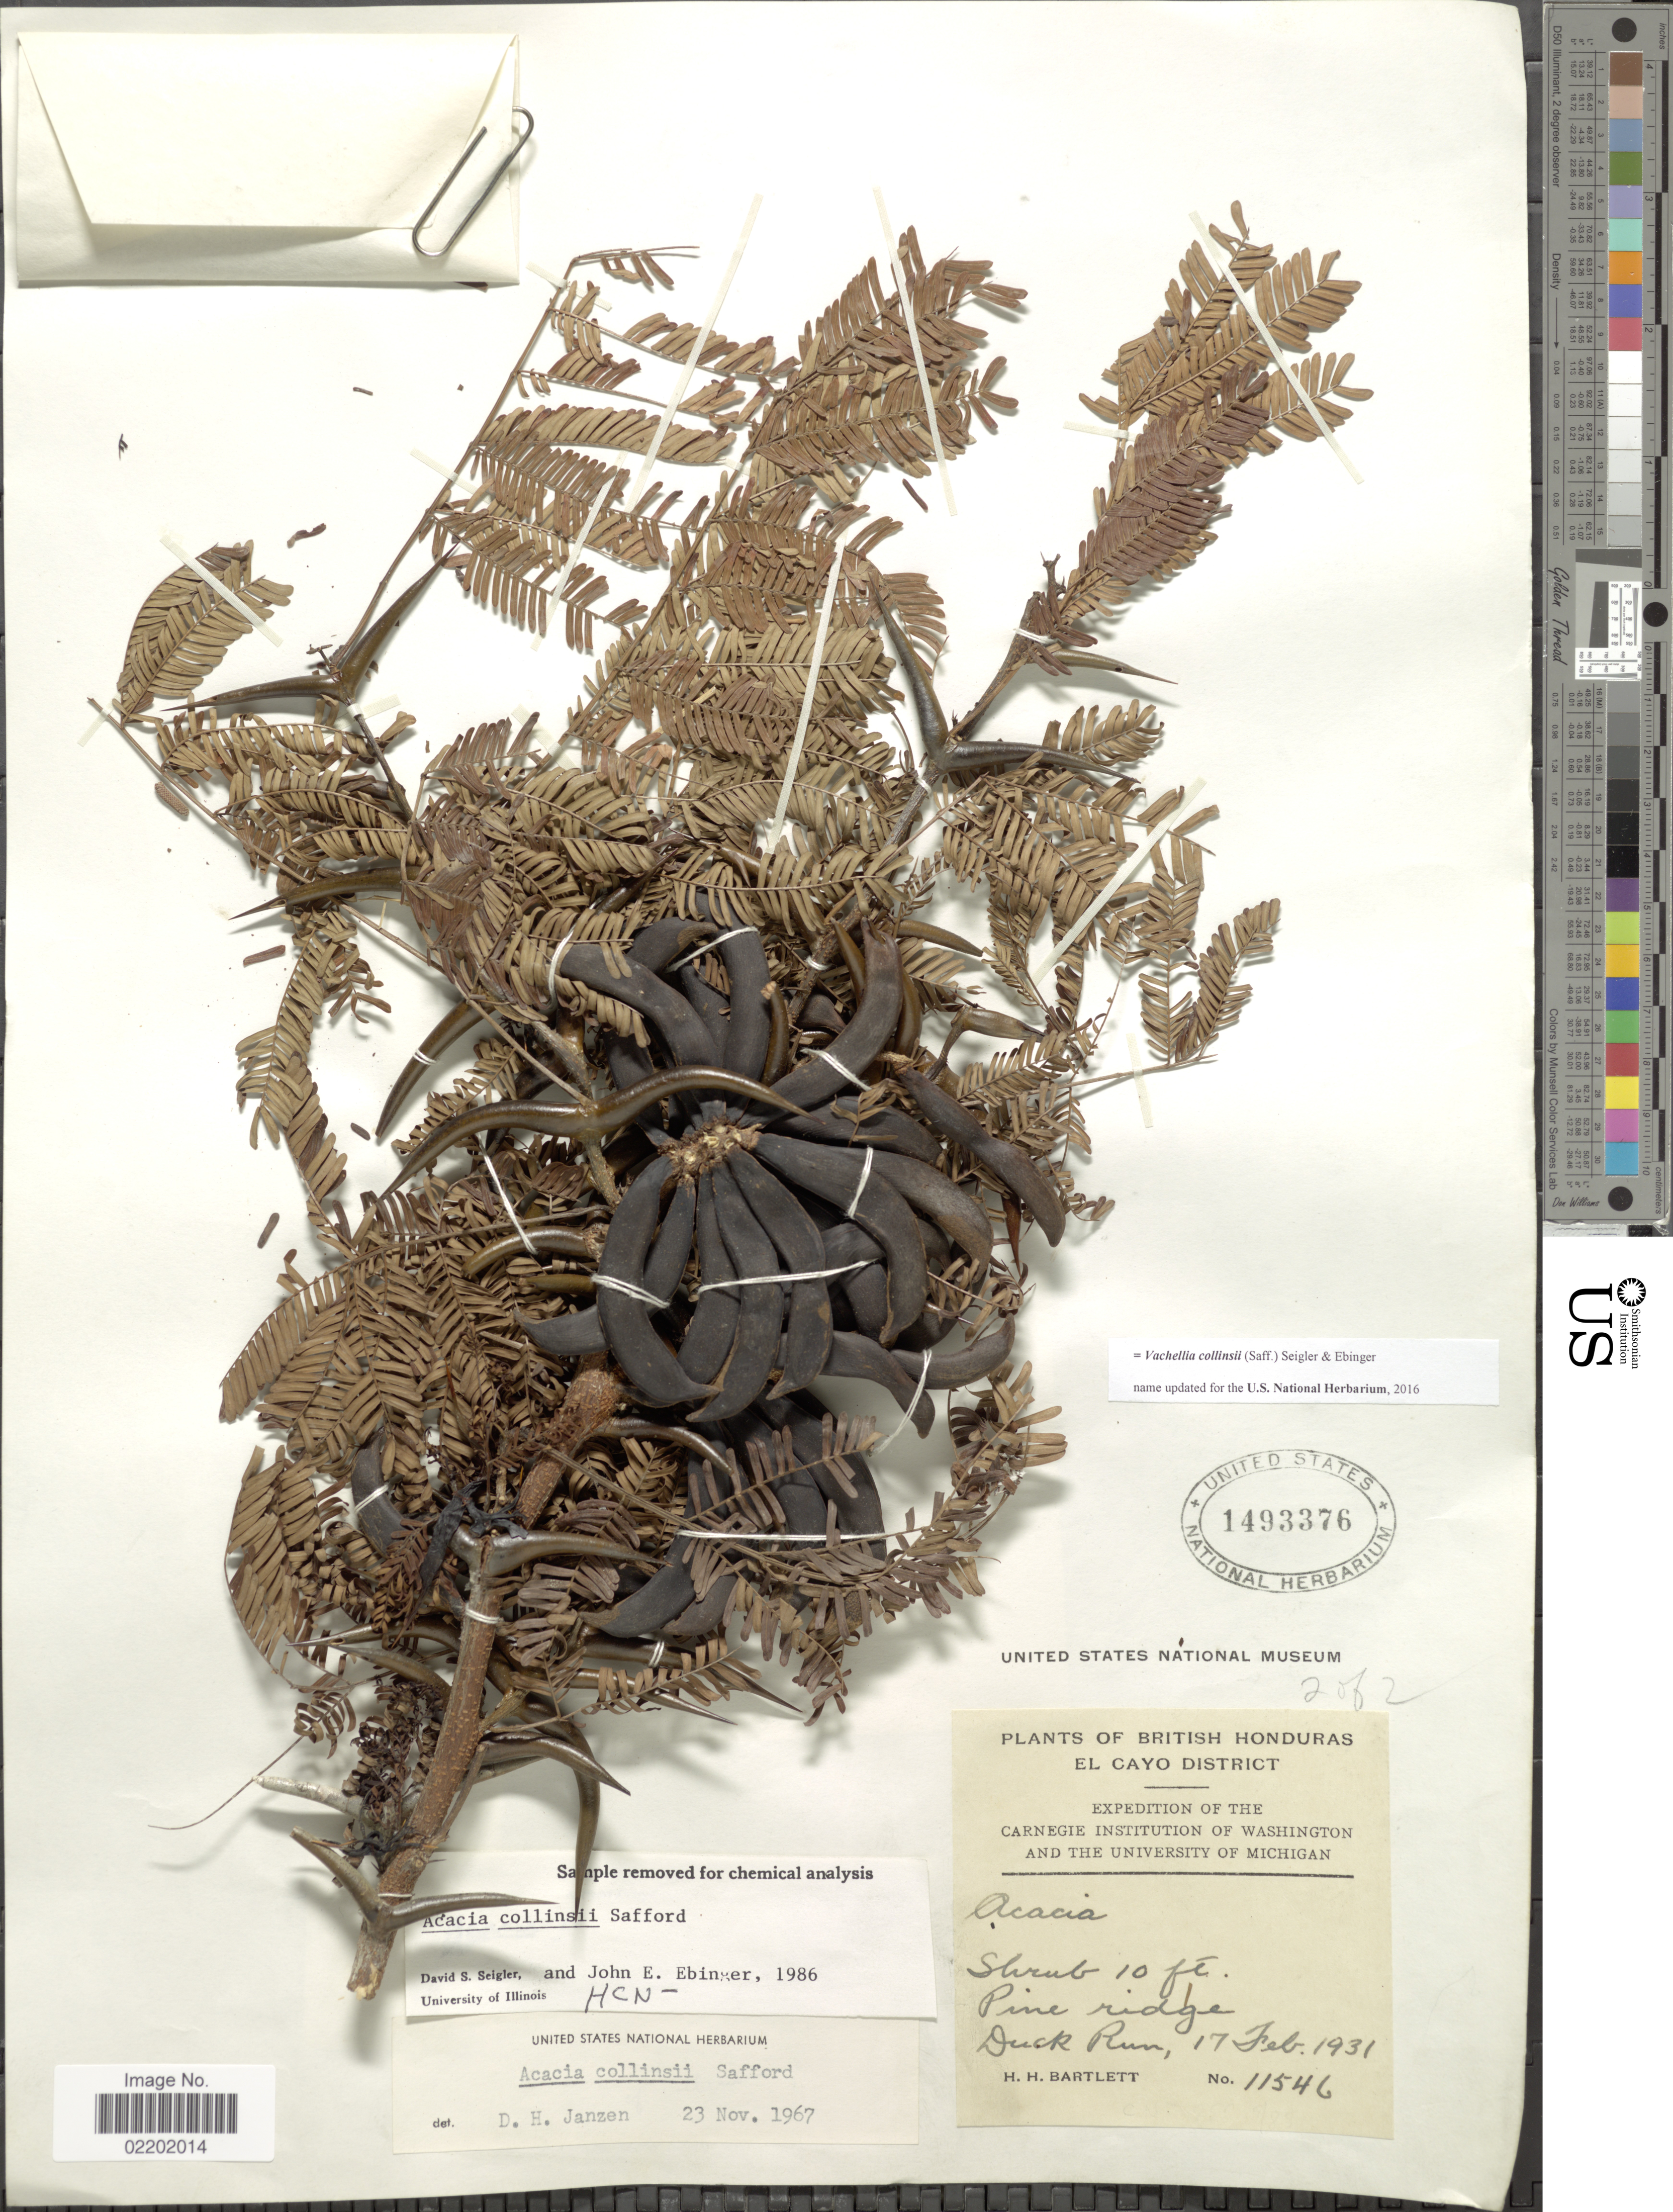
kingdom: Plantae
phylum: Tracheophyta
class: Magnoliopsida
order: Fabales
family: Fabaceae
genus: Vachellia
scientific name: Vachellia collinsii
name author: (Saff.) Seigler & Ebinger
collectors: H. H. Bartlett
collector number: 11546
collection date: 1931-02-17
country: Belize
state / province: Cayo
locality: British Honduras, Duck Run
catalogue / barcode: US 1493376